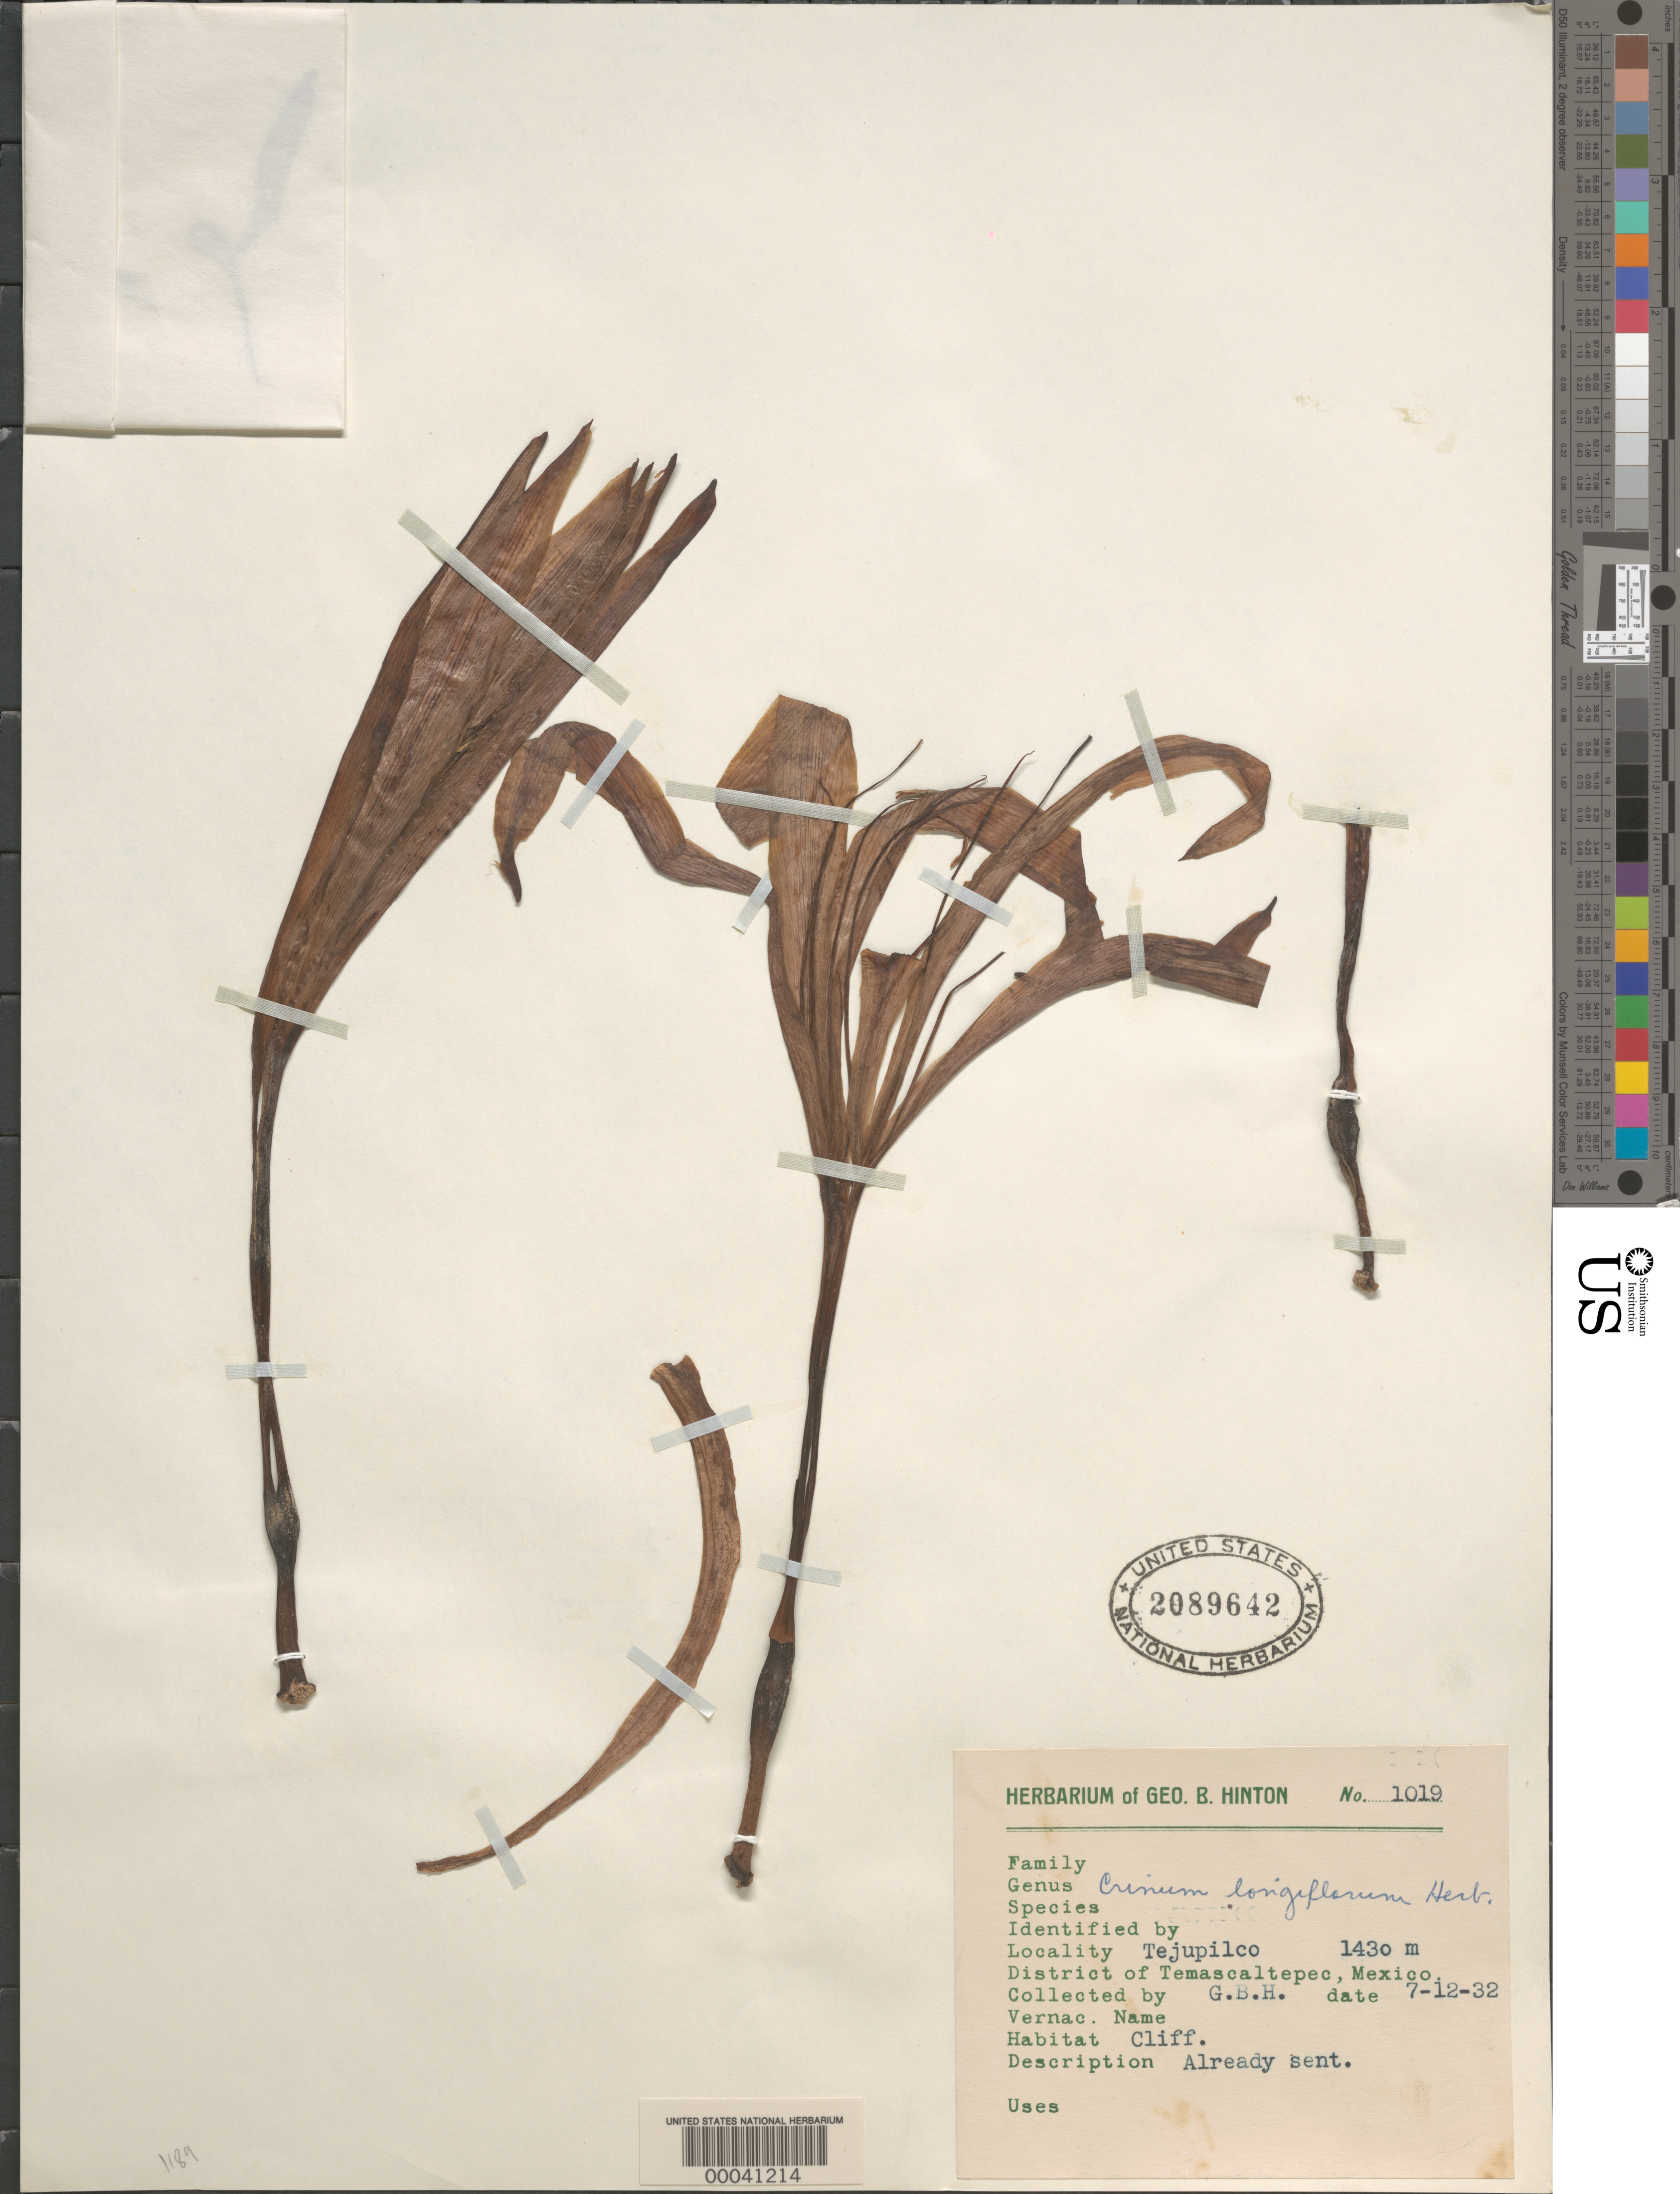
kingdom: Plantae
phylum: Tracheophyta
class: Liliopsida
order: Asparagales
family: Amaryllidaceae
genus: Crinum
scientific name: Crinum longiflorum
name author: Herb.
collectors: G. B. Hinton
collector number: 1019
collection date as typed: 07 Dec 1932 or 12 Jul 1932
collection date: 1932-07-12 or 1932-12-07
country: Mexico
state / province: México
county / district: Temascaltepec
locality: Tejupilco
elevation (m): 1430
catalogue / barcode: US 2089642